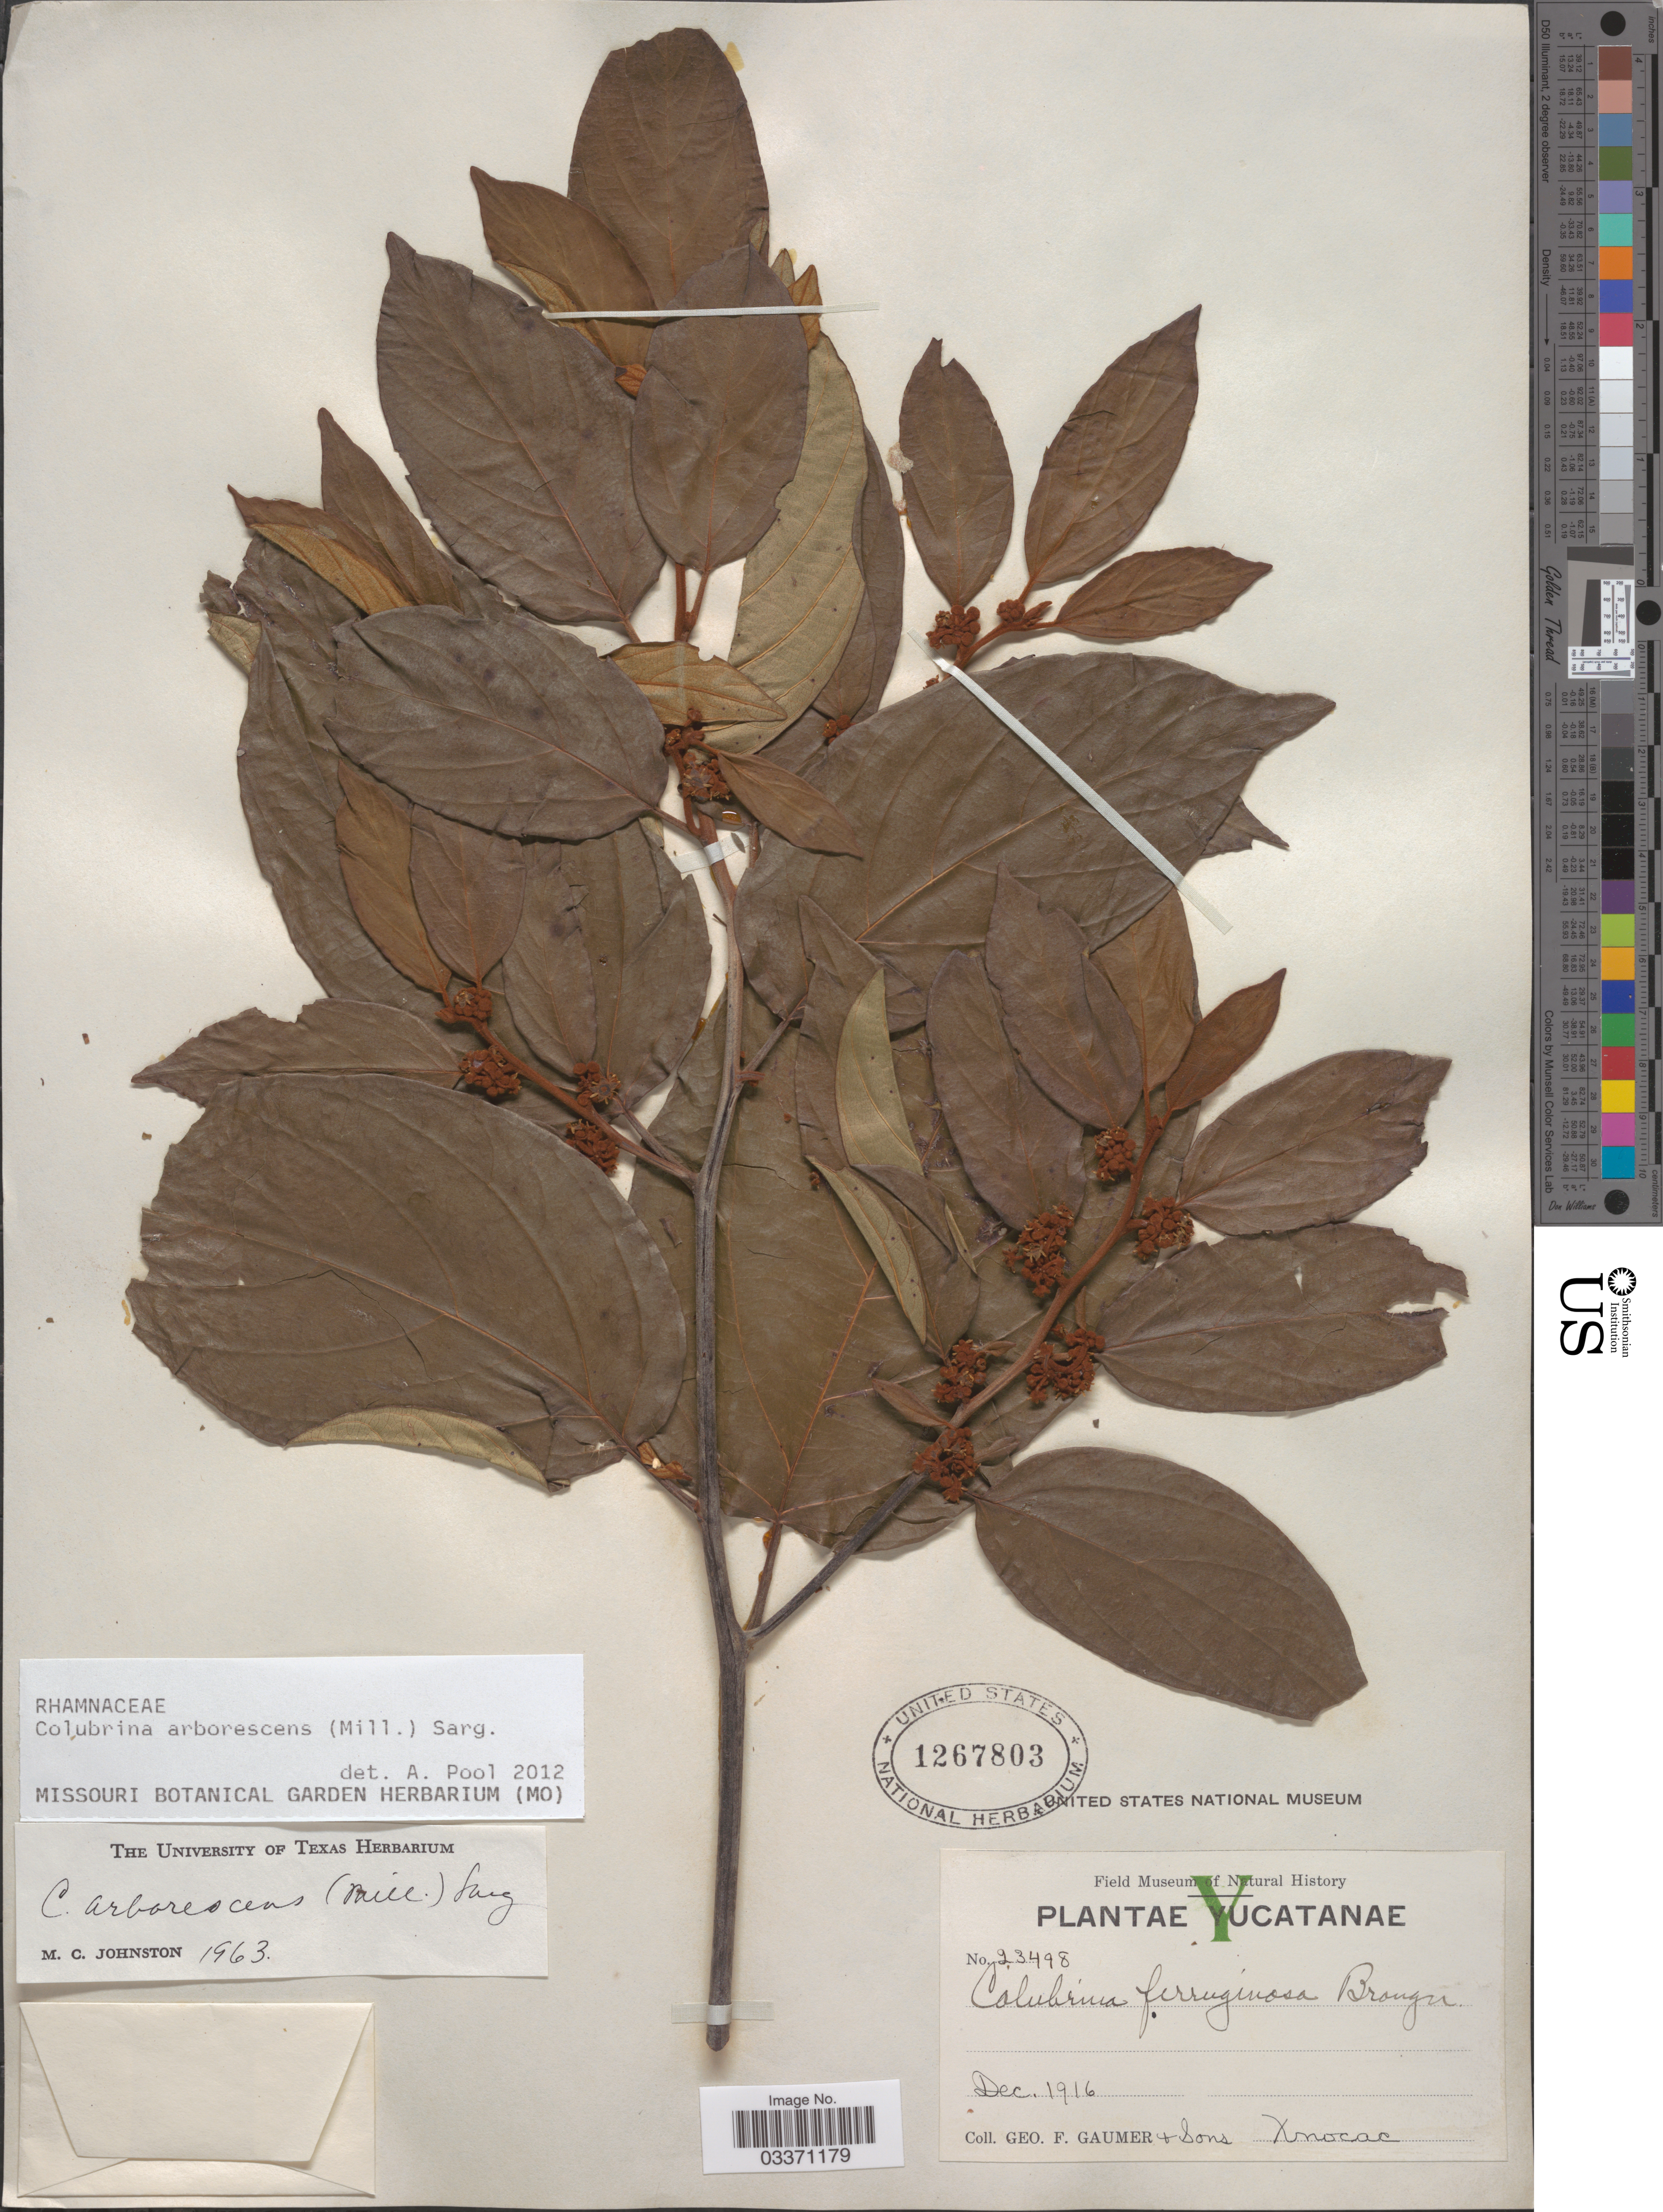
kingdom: Plantae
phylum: Tracheophyta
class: Magnoliopsida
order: Rosales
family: Rhamnaceae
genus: Colubrina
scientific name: Colubrina arborescens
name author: (Mill.) Sarg.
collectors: G. F. Gaumer & Sons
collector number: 23498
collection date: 1916-12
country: Mexico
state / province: Yucatán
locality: Yucatanae.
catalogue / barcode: US 1267803